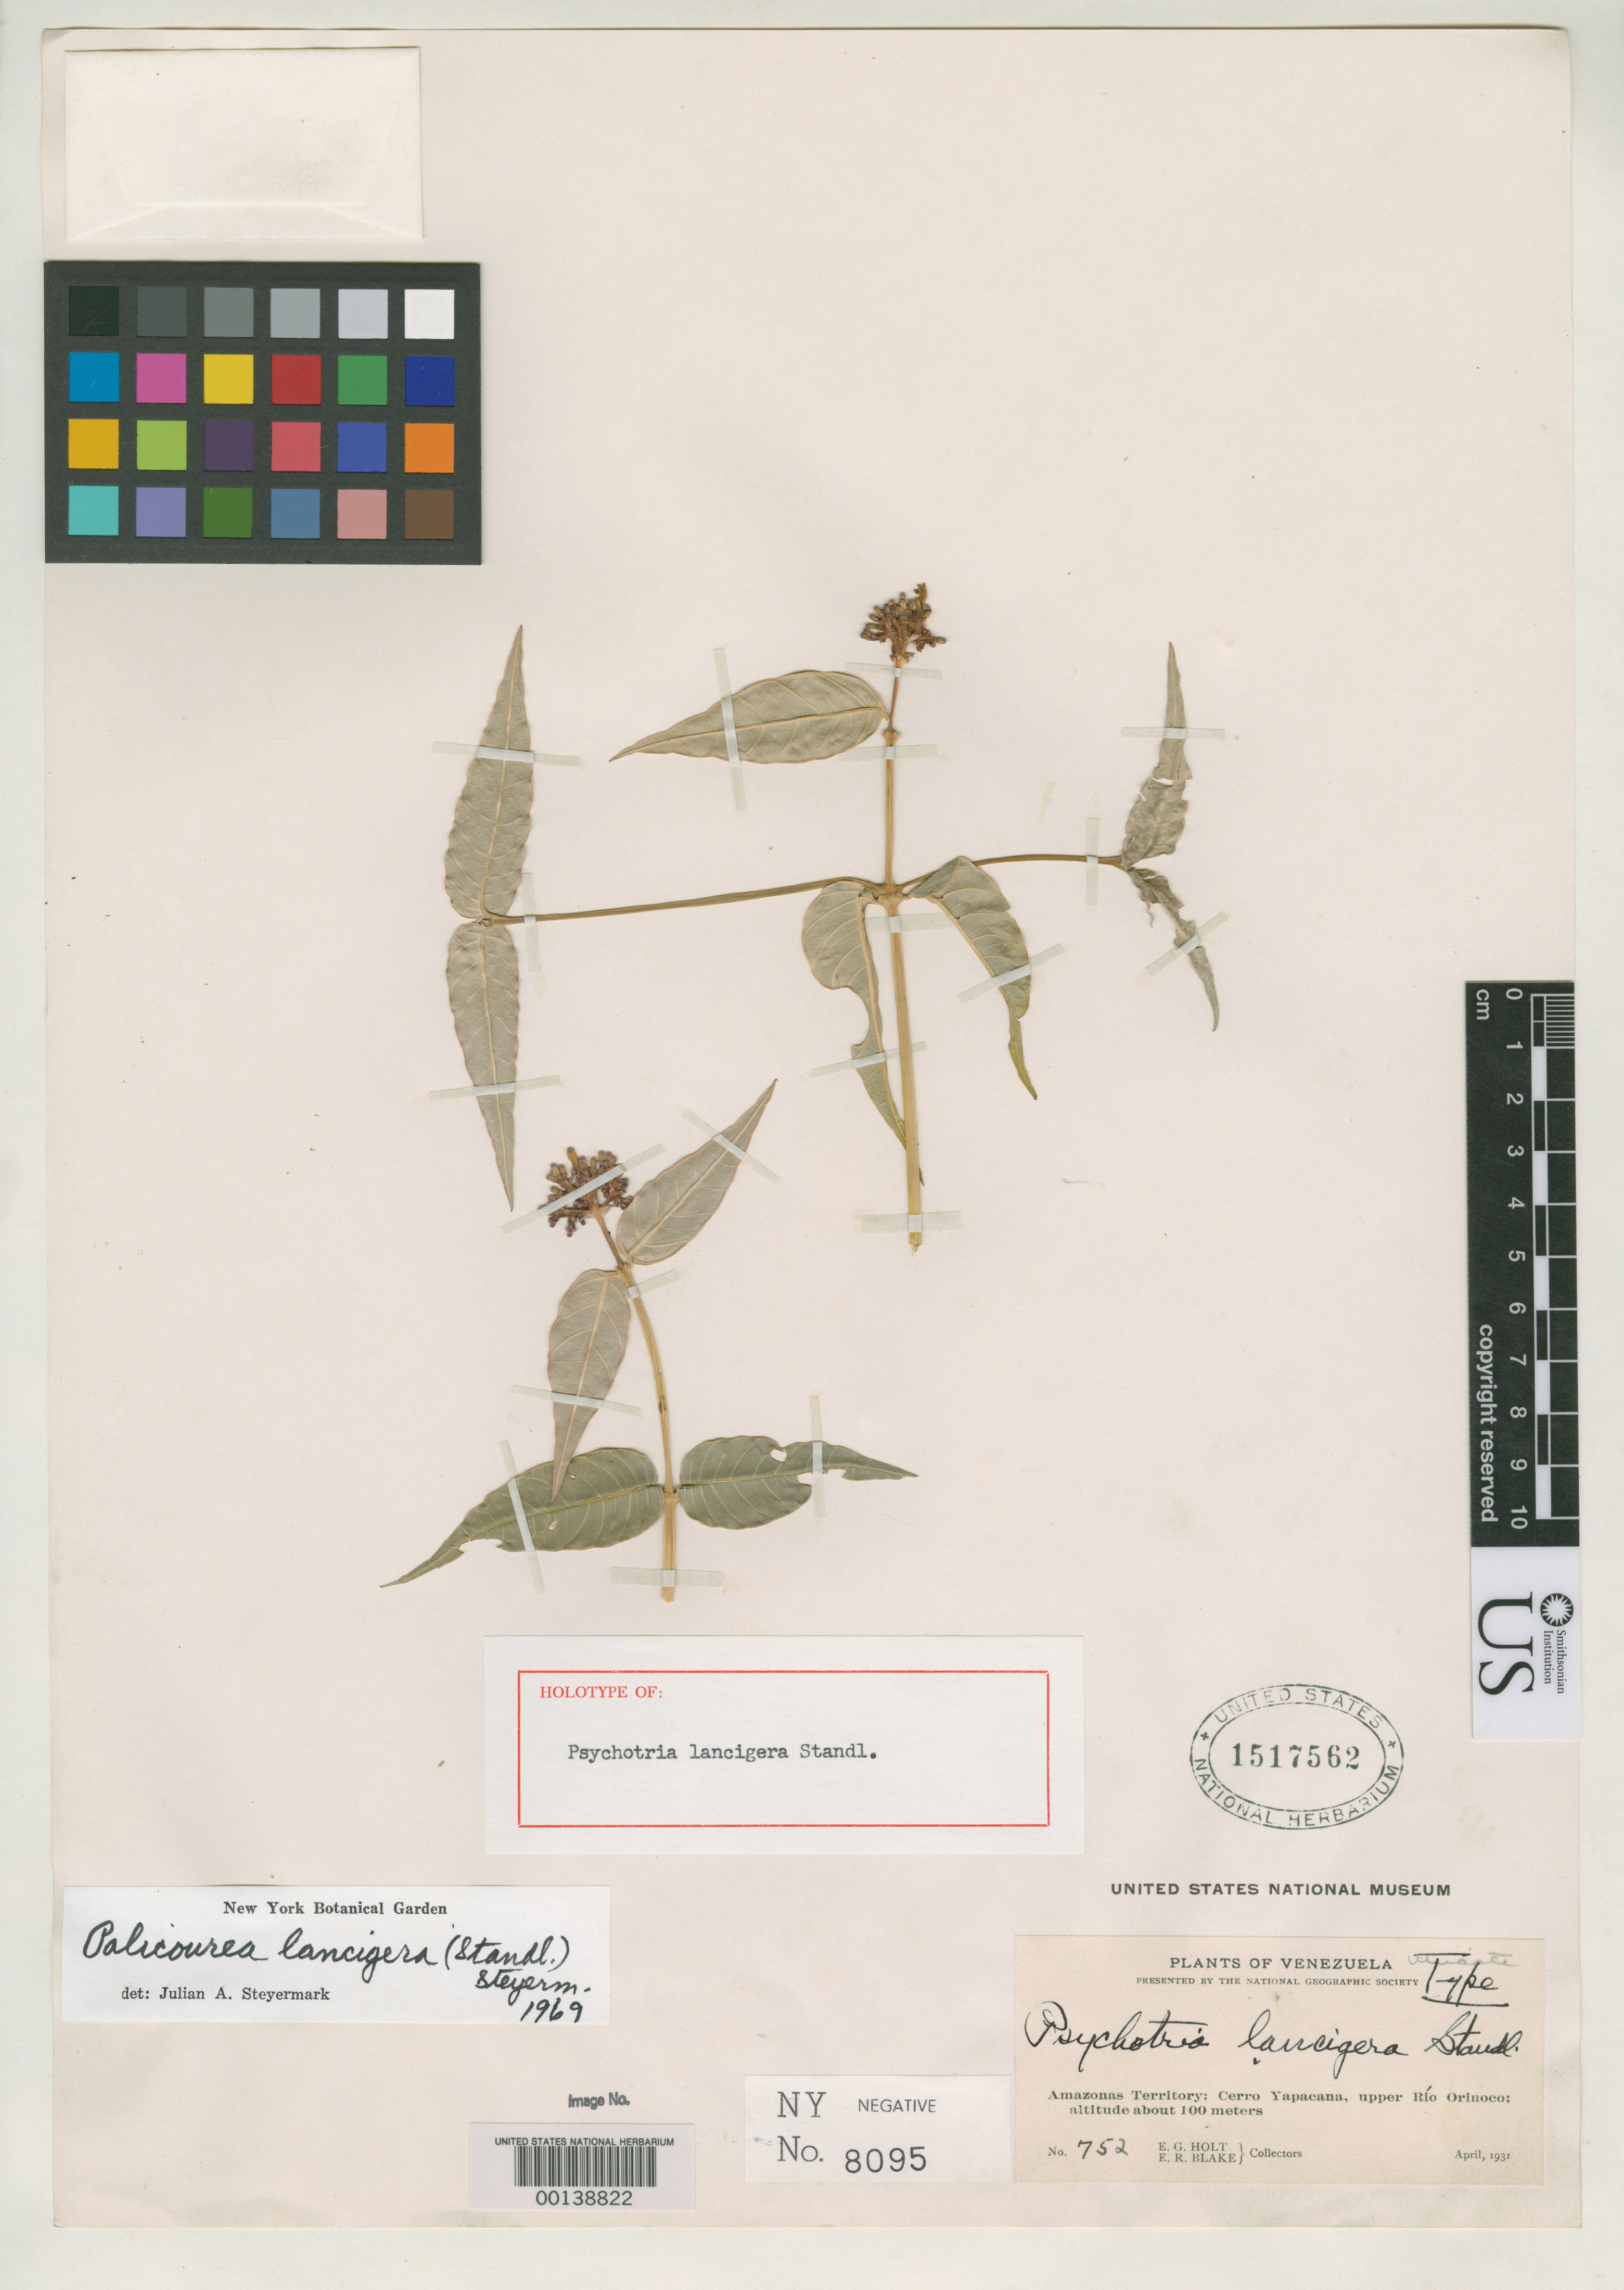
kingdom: Plantae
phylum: Tracheophyta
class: Magnoliopsida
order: Gentianales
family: Rubiaceae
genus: Psychotria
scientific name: Psychotria lancigera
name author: Standl.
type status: Holotype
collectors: E. Holt & E. R. Blake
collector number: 752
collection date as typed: Apr 1931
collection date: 1931-04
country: Venezuela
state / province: Amazonas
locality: Cerro Yapacana, upper Rio Orinoco.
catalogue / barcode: US 1517562